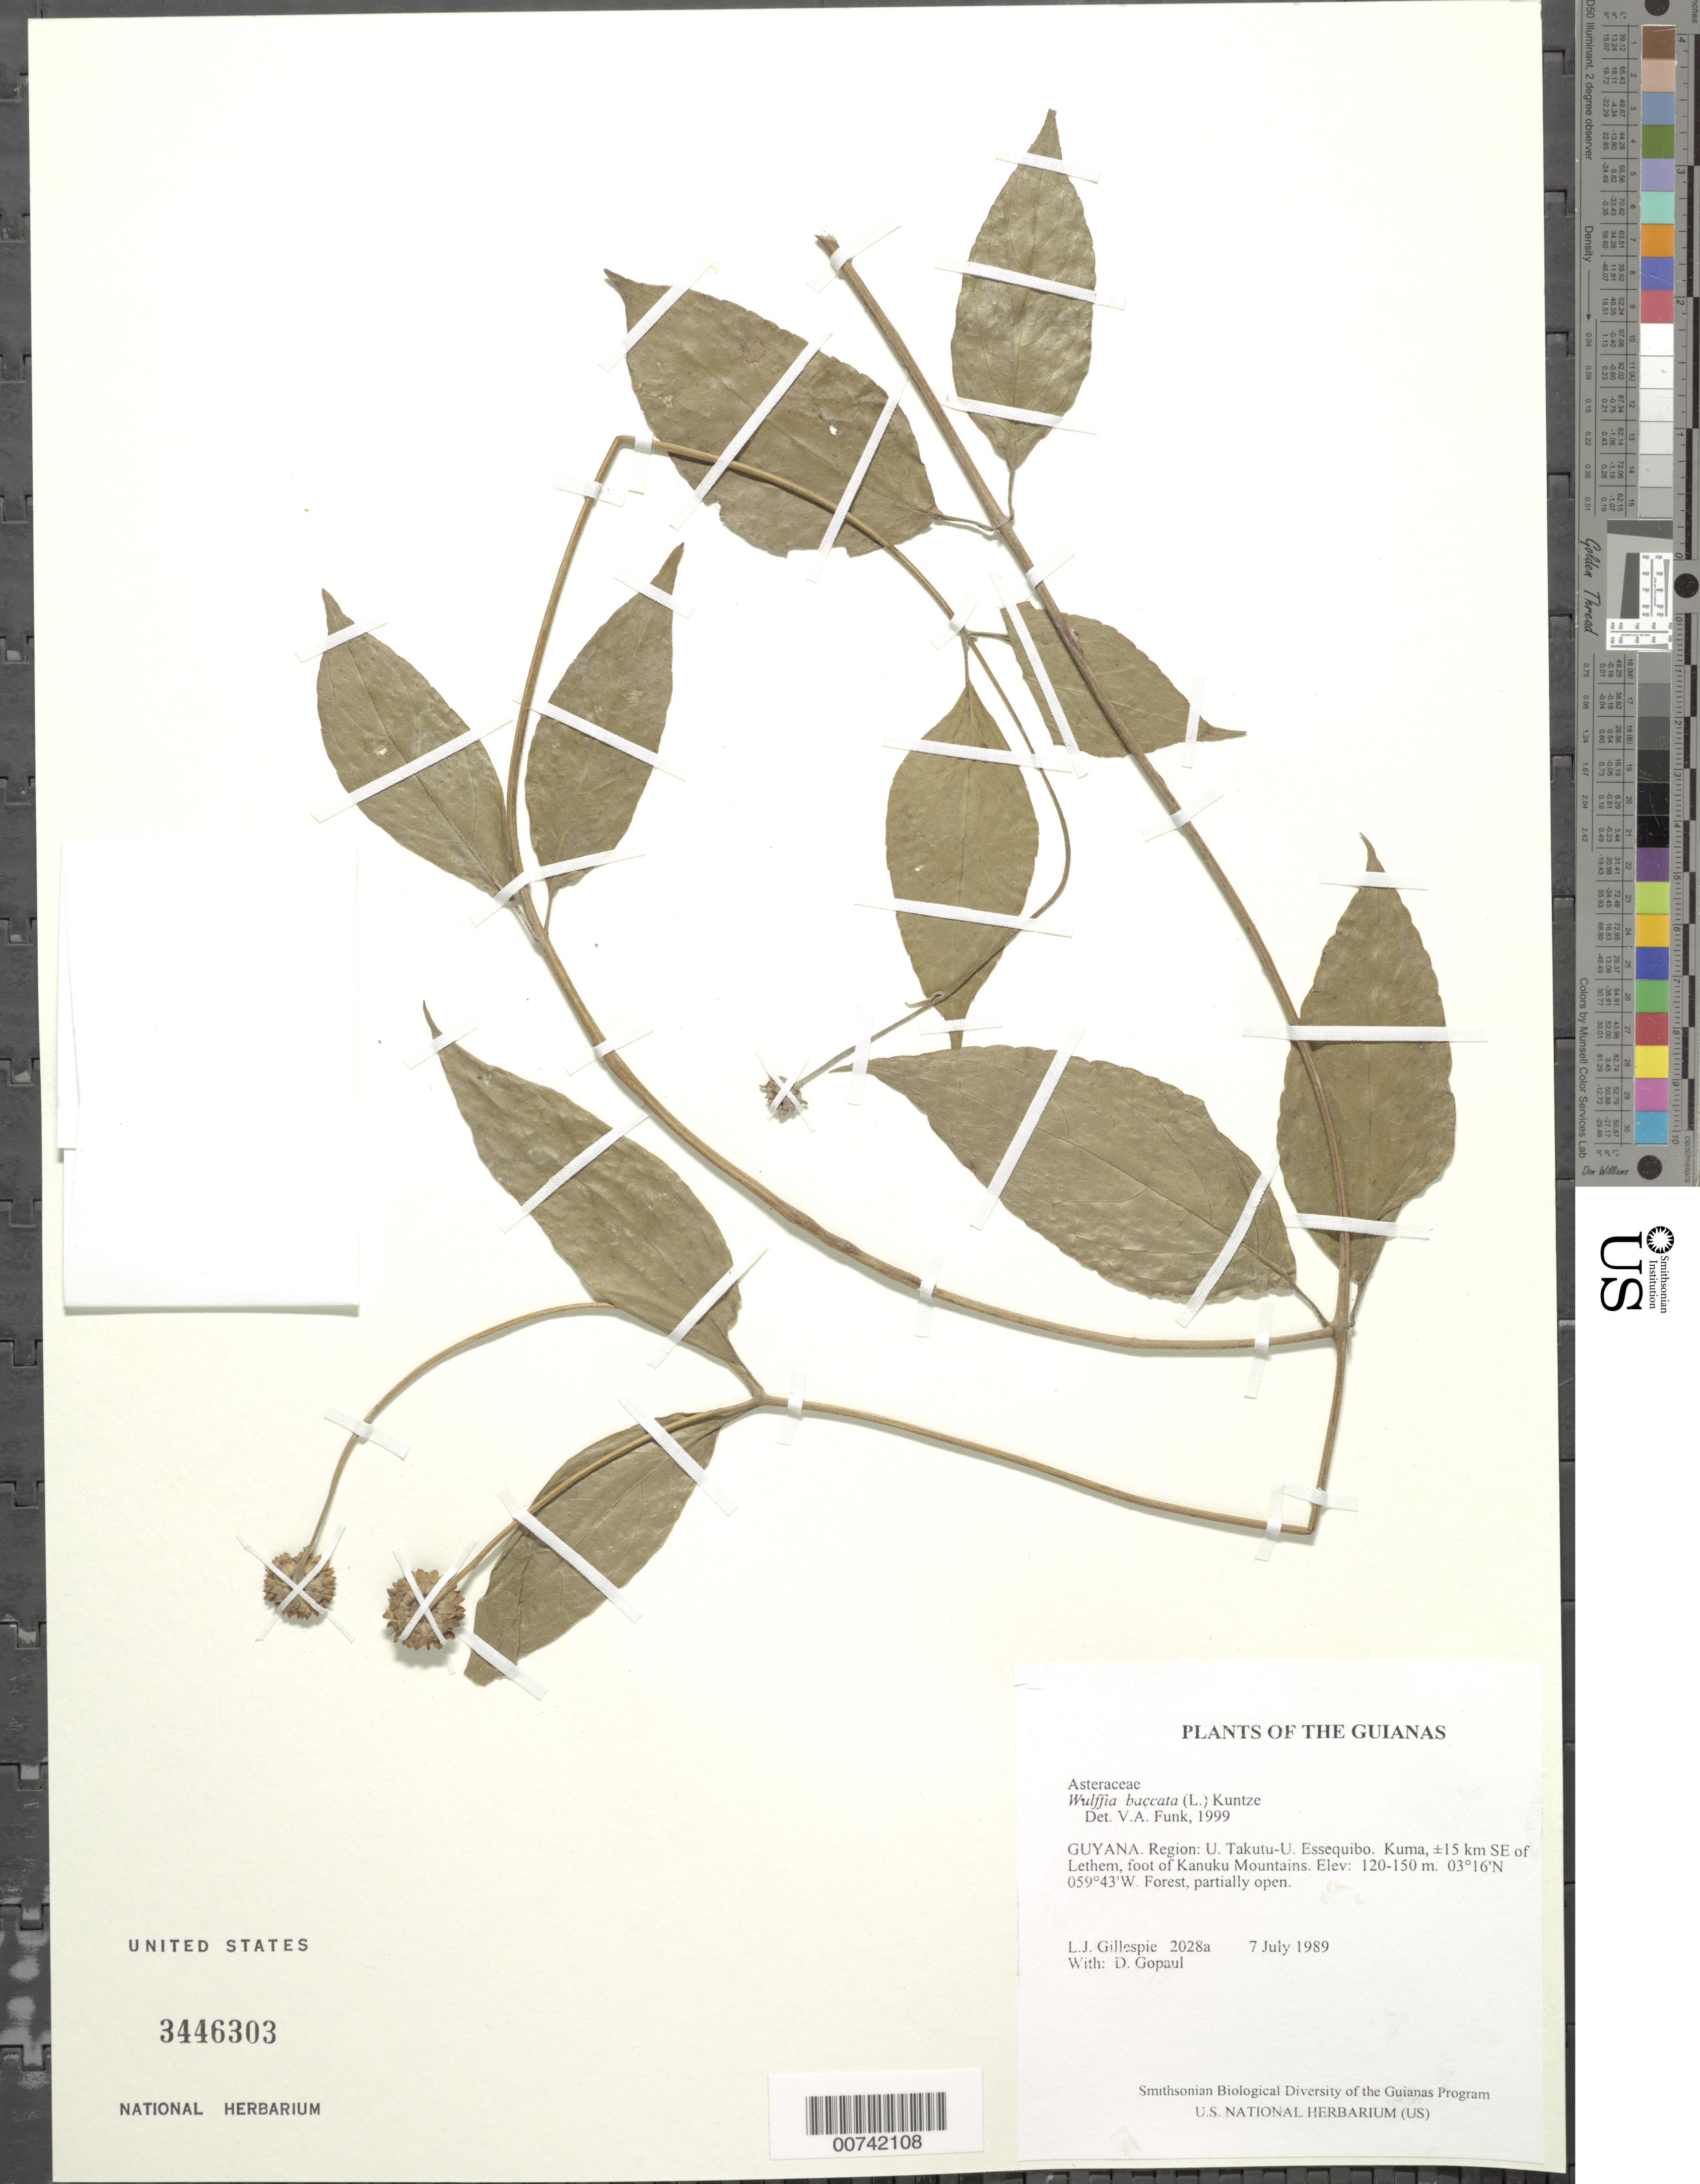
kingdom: Plantae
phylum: Tracheophyta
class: Magnoliopsida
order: Asterales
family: Asteraceae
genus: Wulffia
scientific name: Wulffia baccata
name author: (L. f.) Kuntze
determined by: Funk, Vicki A., (BOT), Smithsonian Institution - National Museum of Natural History (UNITED STATES)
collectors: L. J. Gillespie & D. Gopaul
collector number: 2028 a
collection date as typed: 7 July 1989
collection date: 1989-07-07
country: Guyana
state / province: U. Takutu-U. Essequibo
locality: Kuma, ±15 km SE of Lethem, foot of Kanuku Mountains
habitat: Forest, partially open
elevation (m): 120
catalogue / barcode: US 3446303